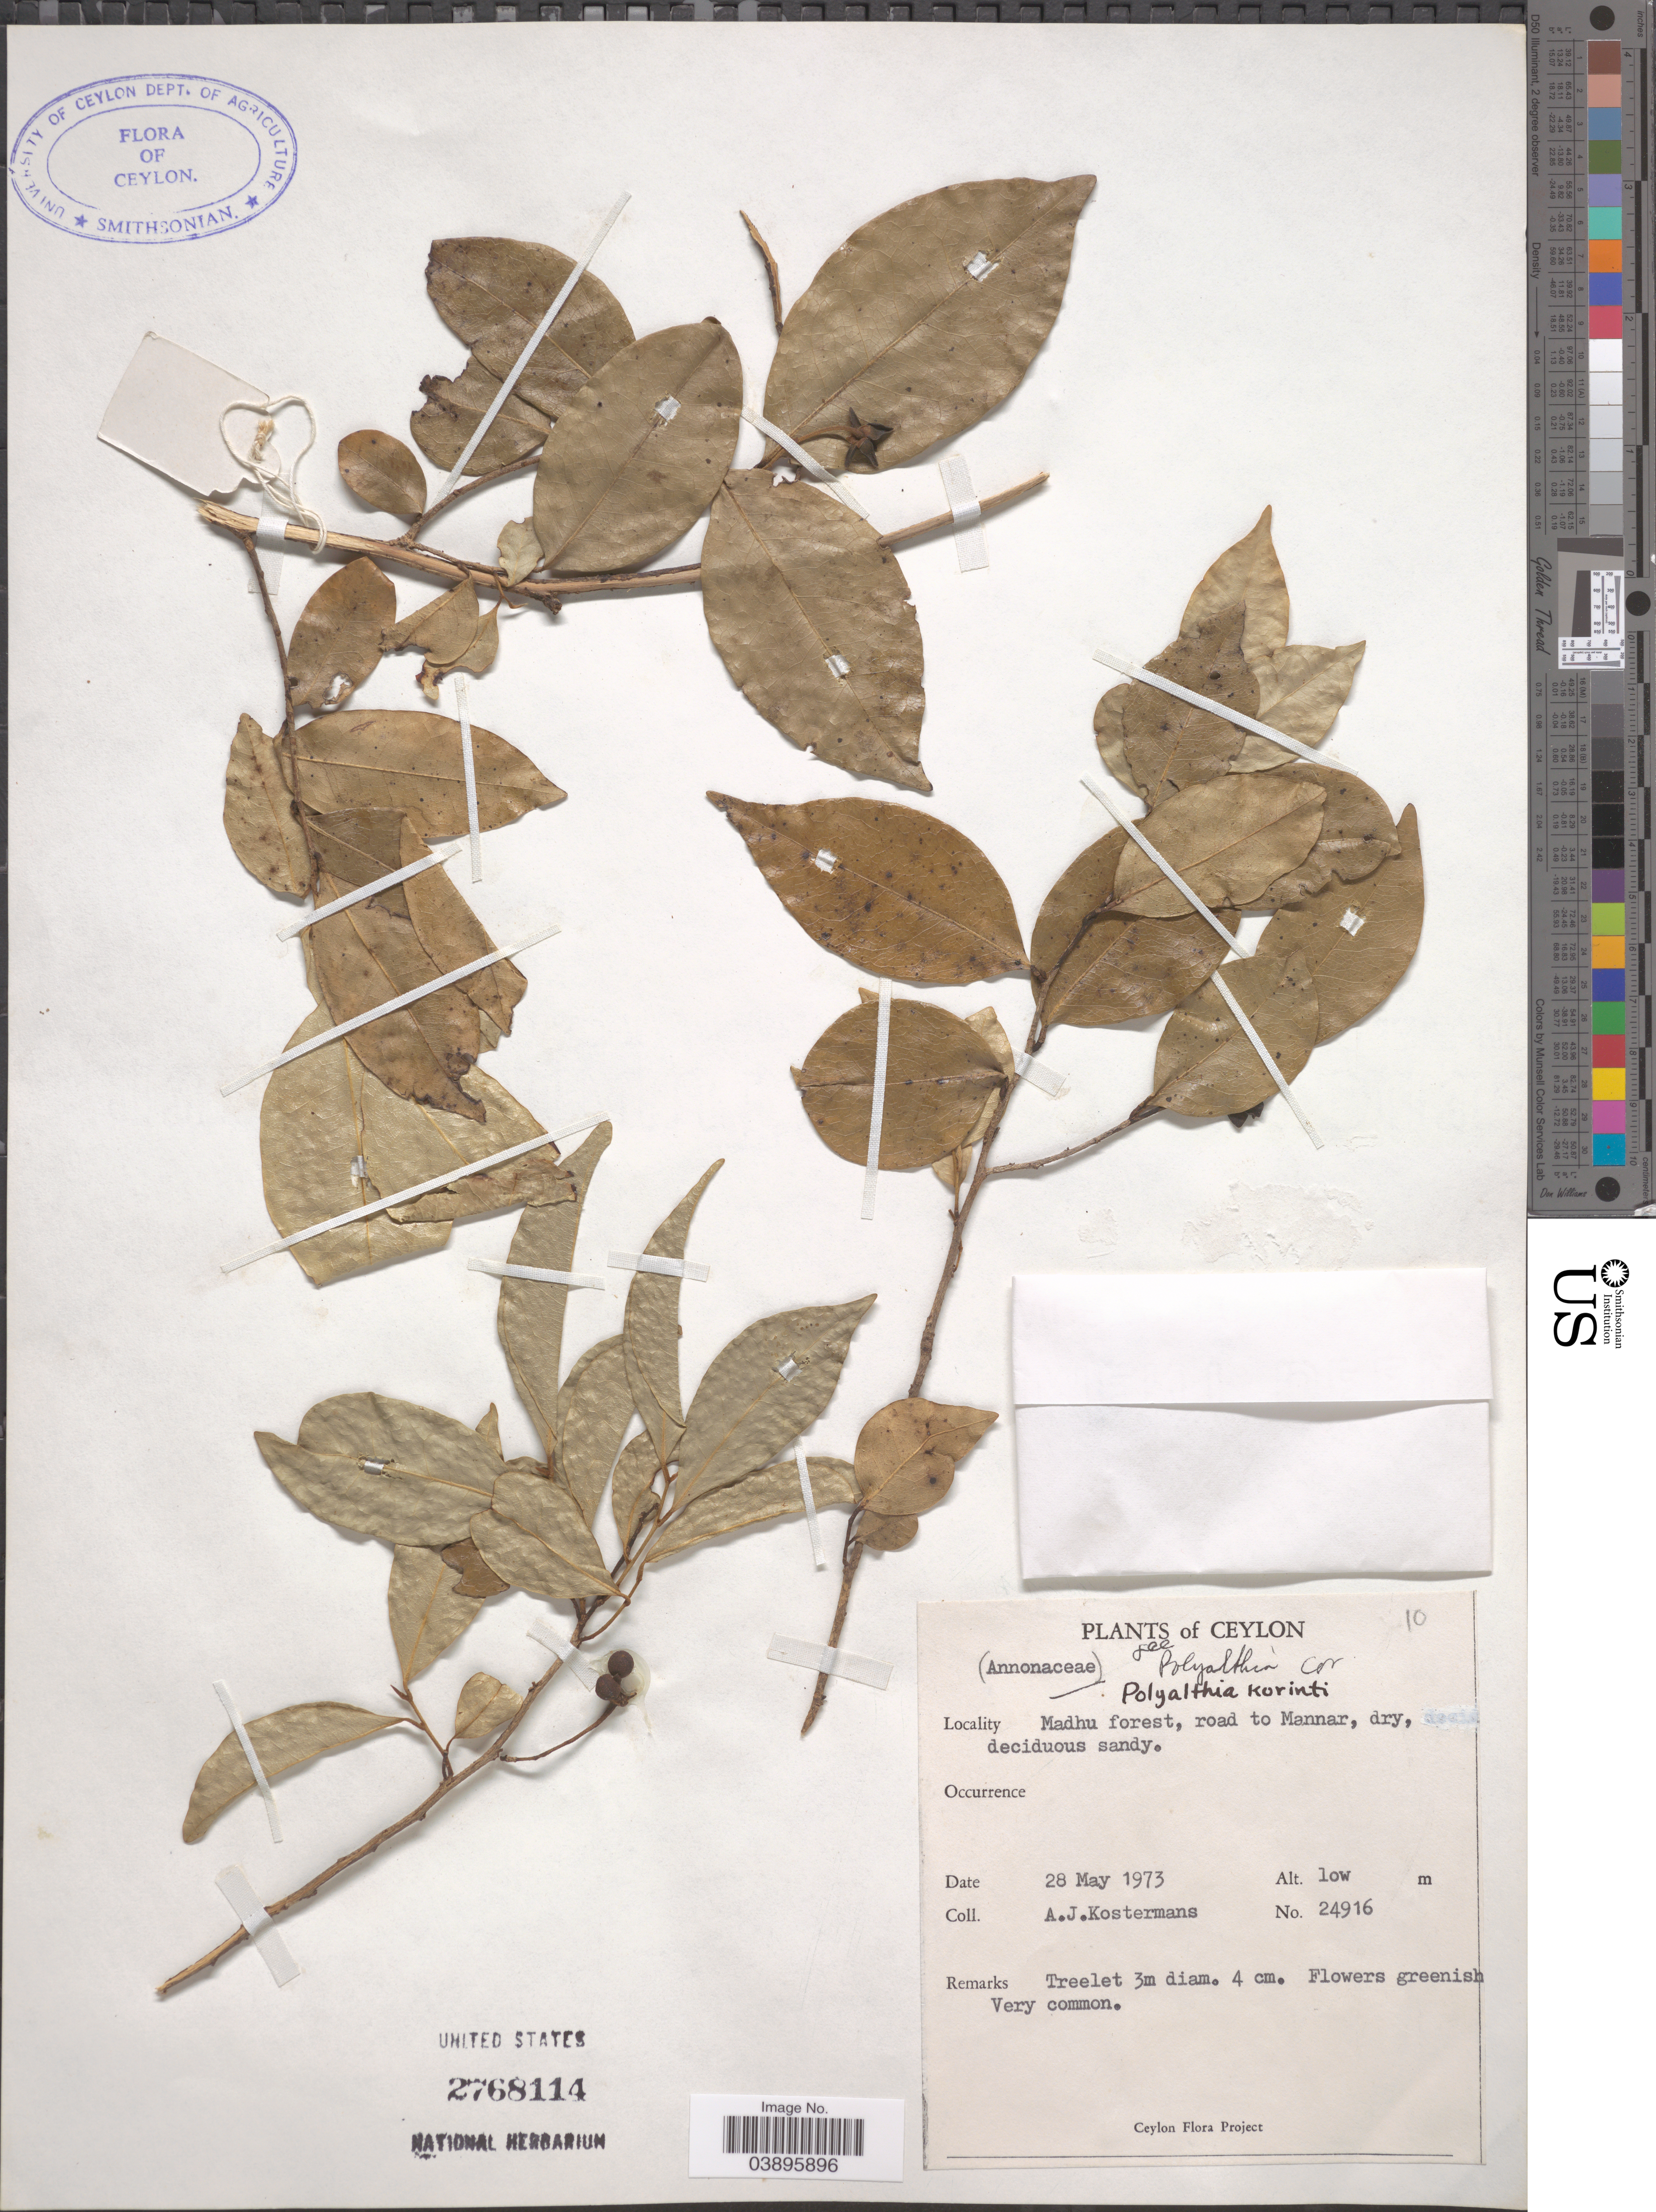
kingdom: Plantae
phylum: Tracheophyta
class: Magnoliopsida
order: Magnoliales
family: Annonaceae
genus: Polyalthia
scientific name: Polyalthia korinti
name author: (Dunal) Thwaites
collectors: A. J. G. Kostermans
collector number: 24916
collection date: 1973-05-28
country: Sri Lanka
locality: Ceylon. Madhu forest, road to Mannar.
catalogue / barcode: US 2768114